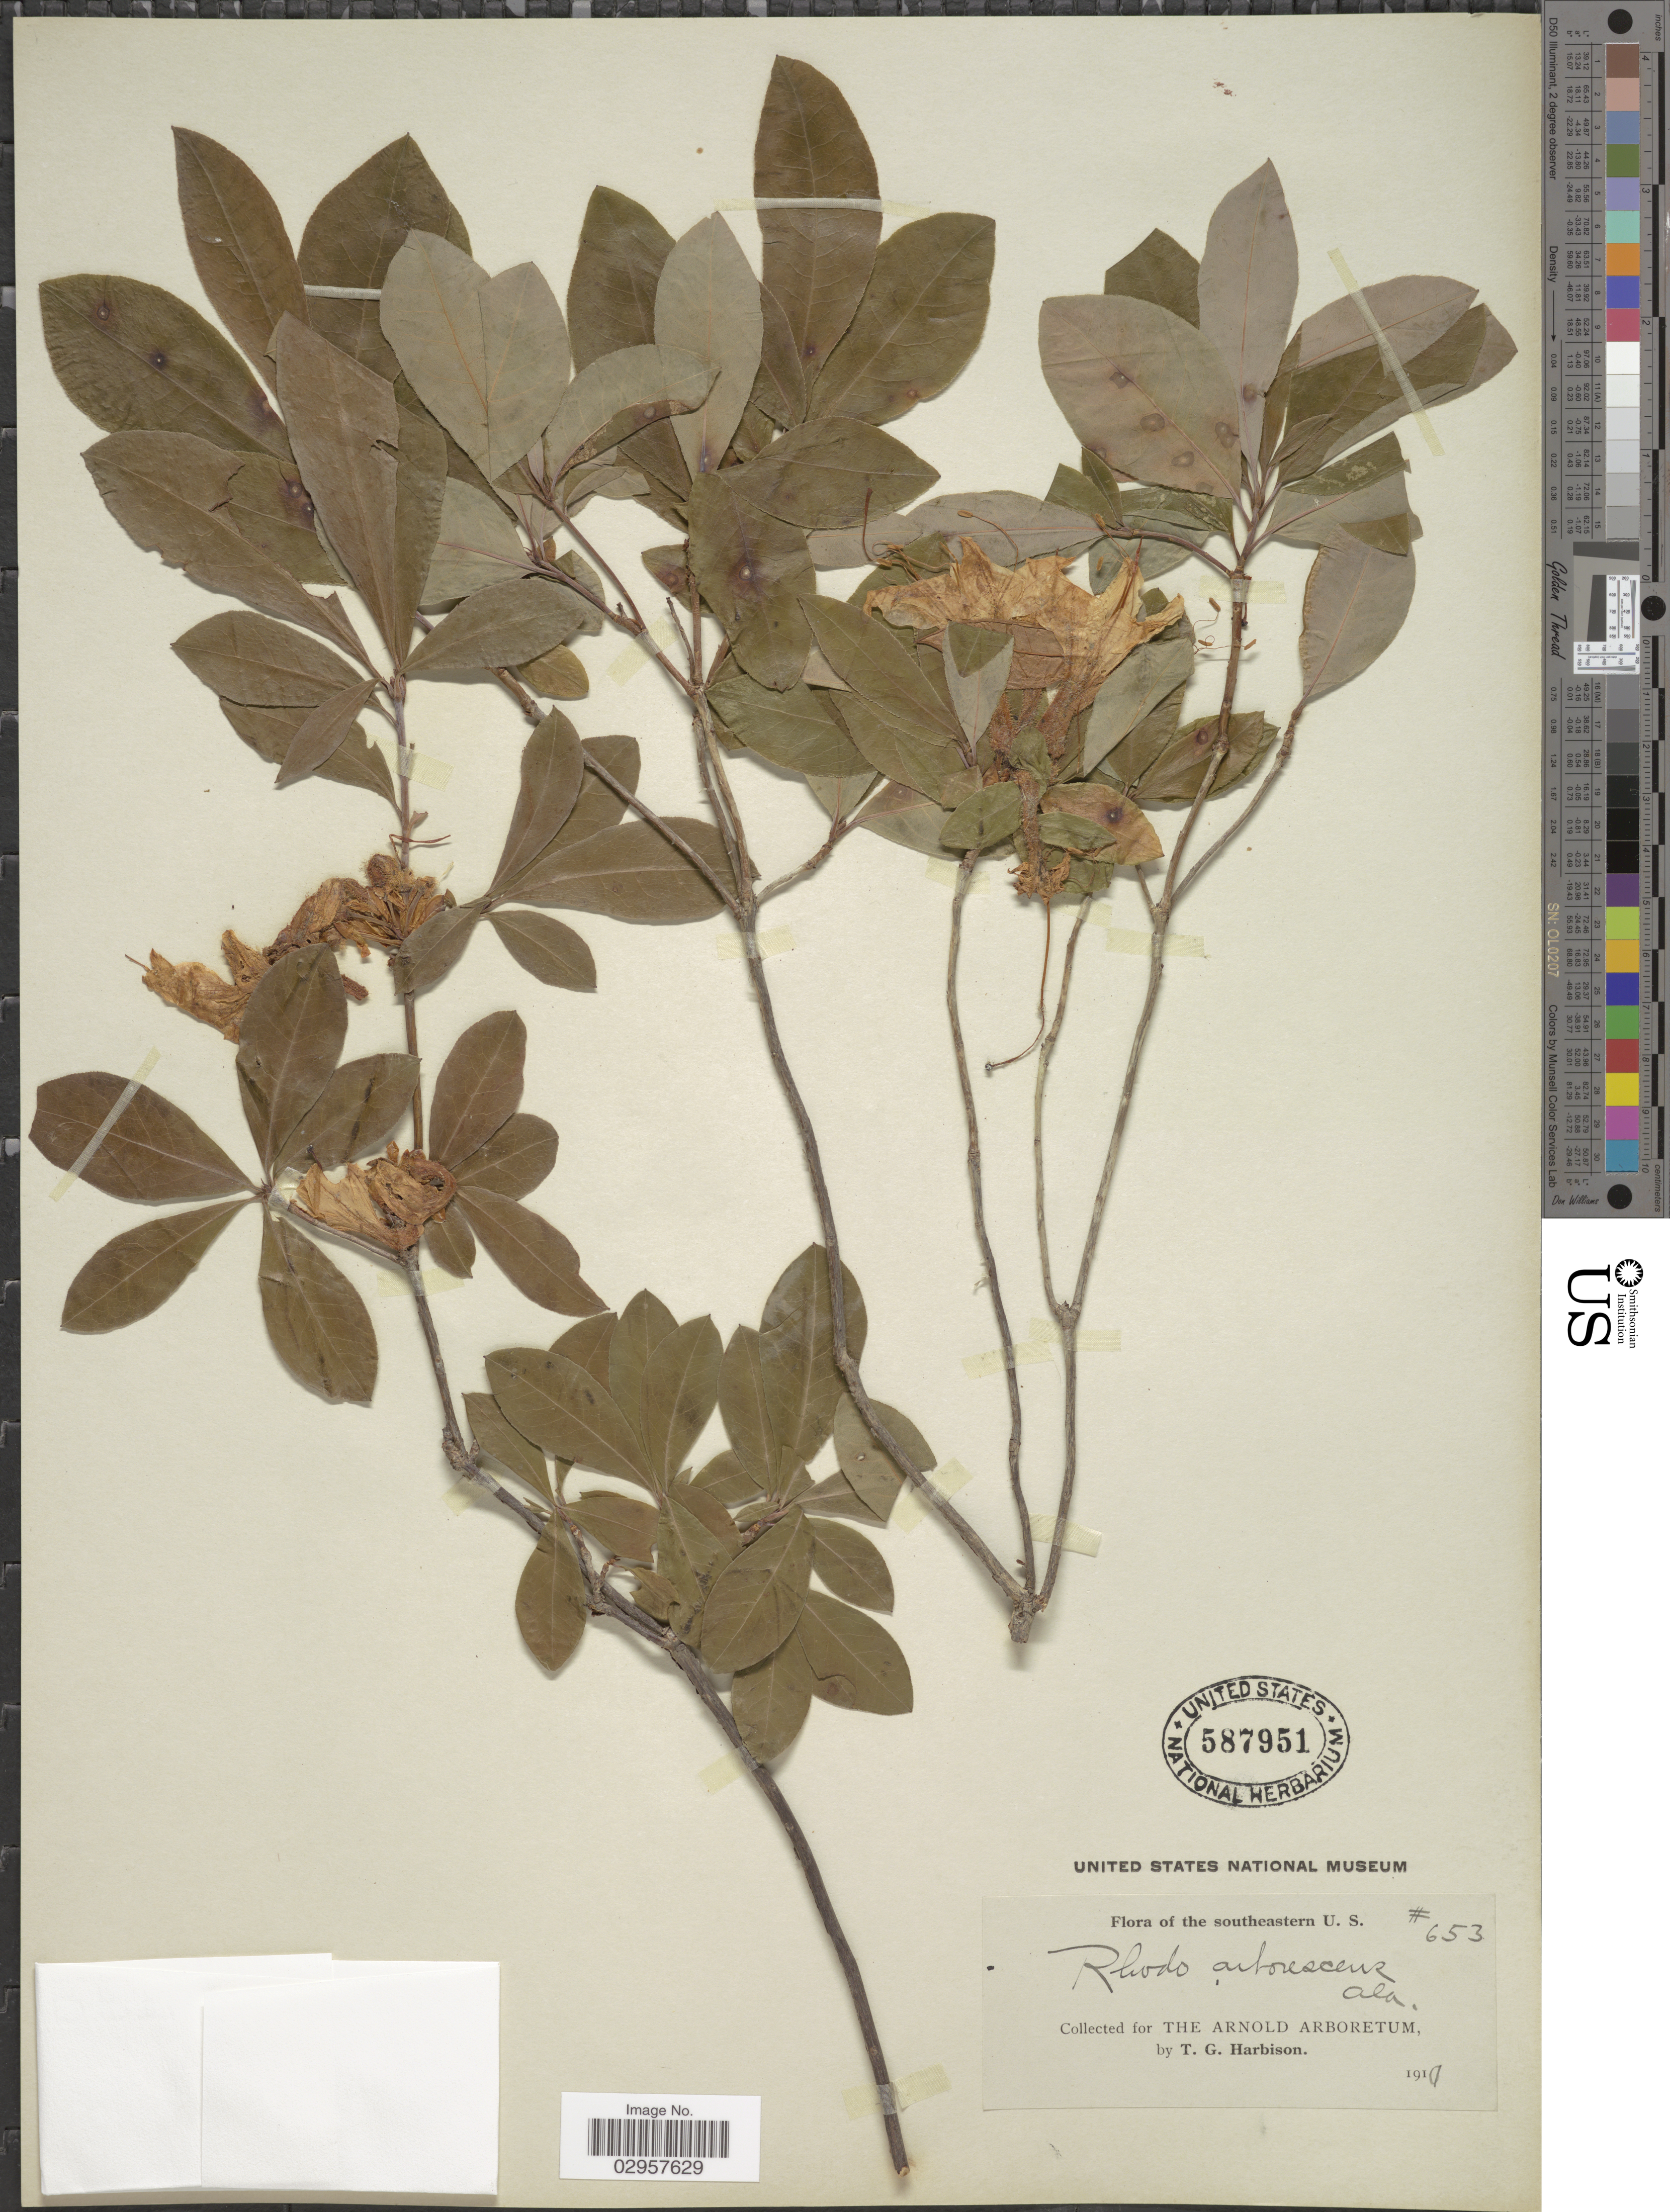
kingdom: Plantae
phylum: Tracheophyta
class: Magnoliopsida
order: Ericales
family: Ericaceae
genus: Rhododendron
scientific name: Rhododendron arborescens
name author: (Pursh) Torr.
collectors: T. Harbison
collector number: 653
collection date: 1910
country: United States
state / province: Alabama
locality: Southeastern U.S.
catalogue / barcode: US 587951